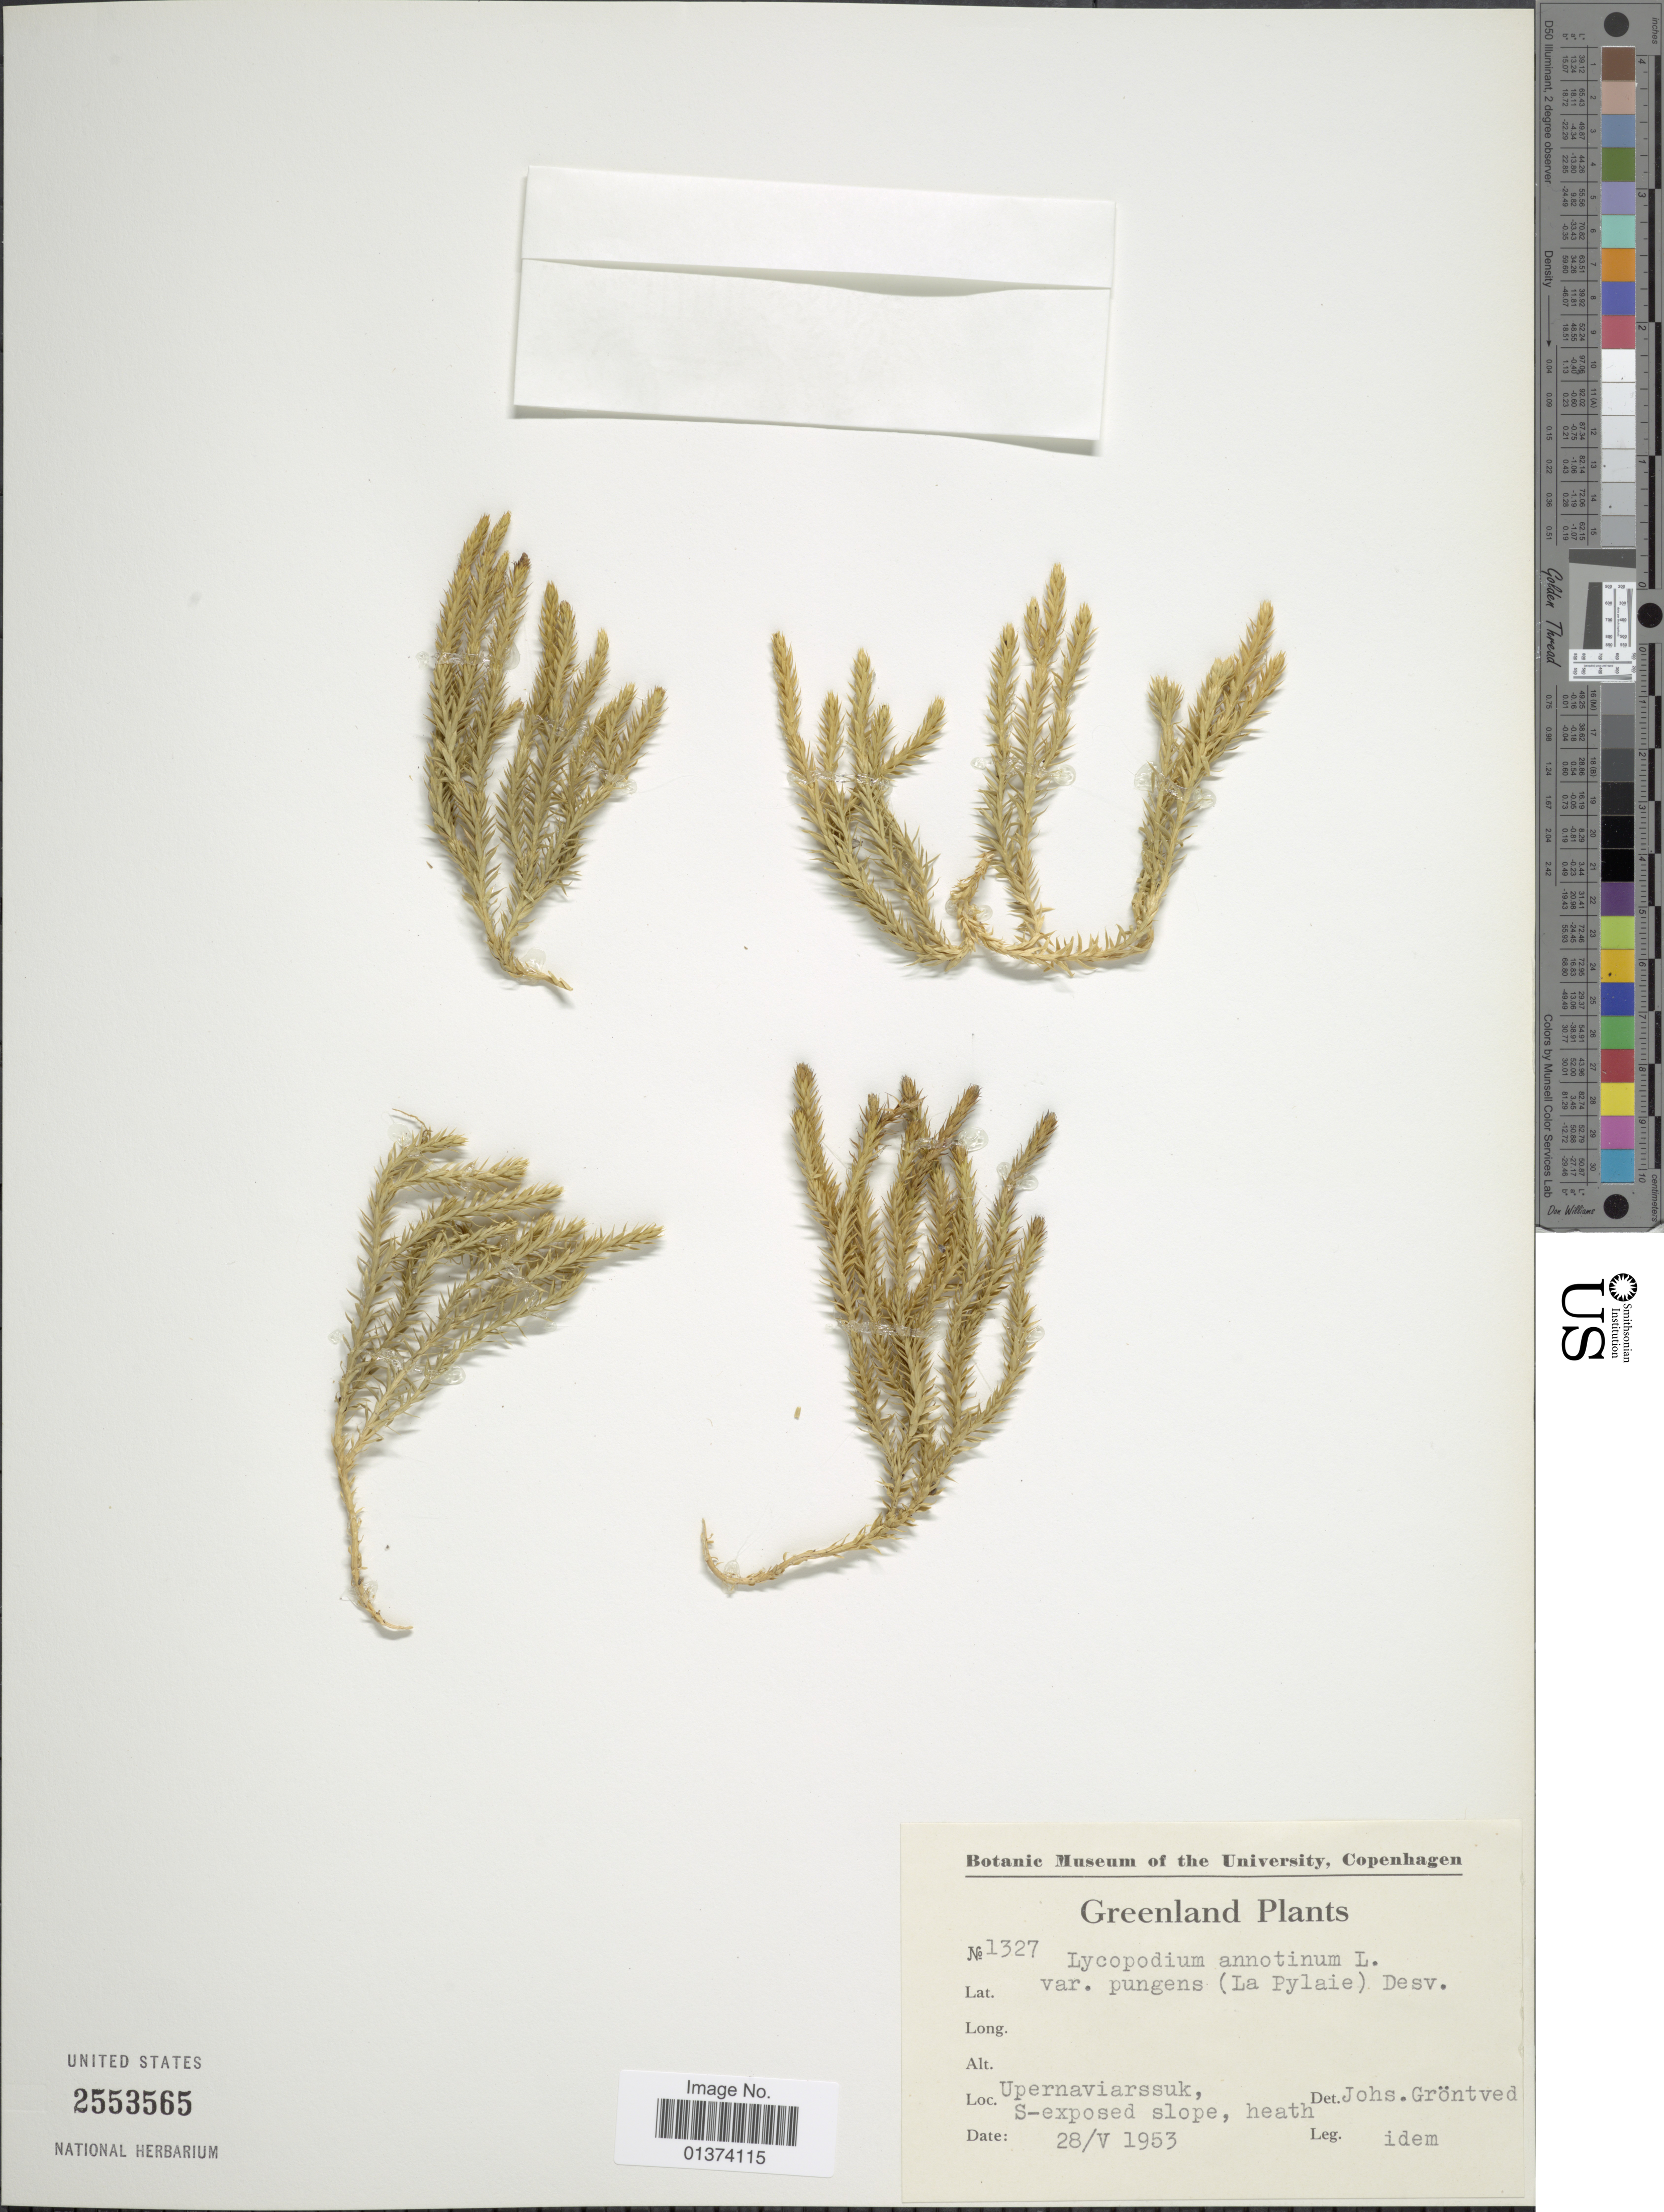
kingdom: Plantae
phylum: Tracheophyta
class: Lycopodiopsida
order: Lycopodiales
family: Lycopodiaceae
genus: Spinulum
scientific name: Spinulum annotinum subsp. annotinum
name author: (L.) A. Haines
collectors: J. Gröntved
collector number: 1327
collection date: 1953-05-28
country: Greenland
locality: Upernaviarssuk, S-exposed slopes, heath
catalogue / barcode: US 2553565